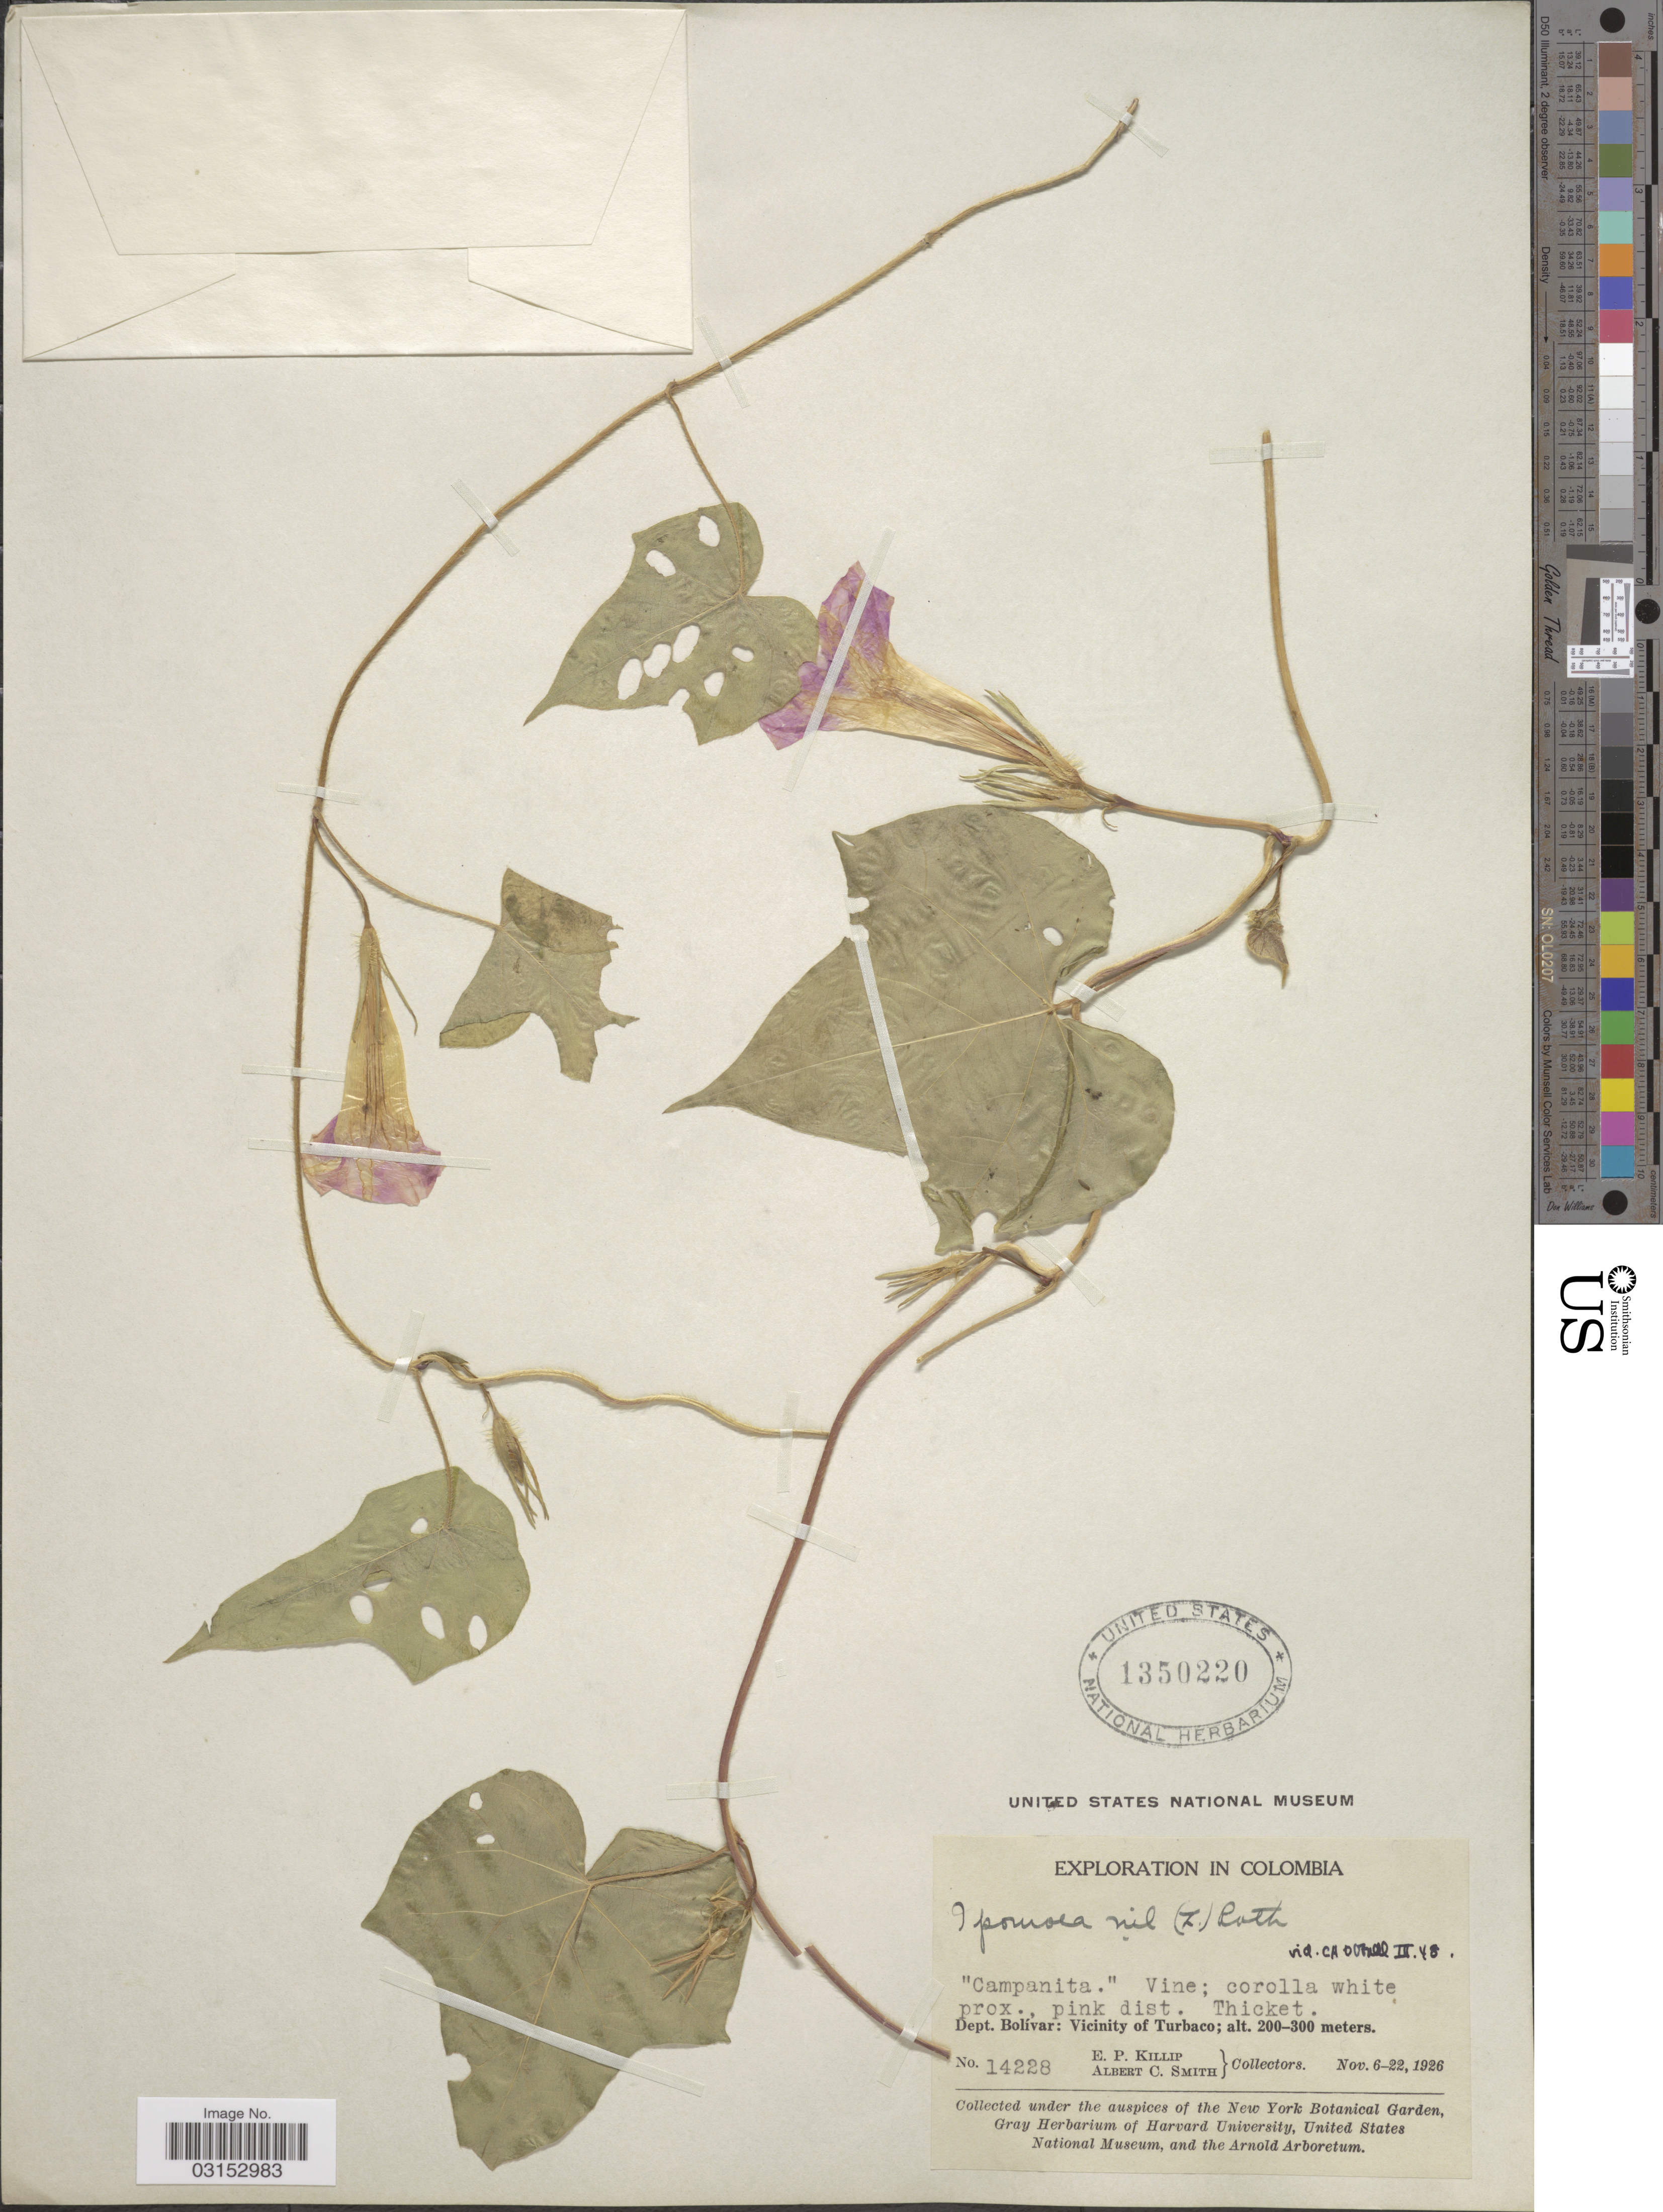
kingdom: Plantae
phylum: Tracheophyta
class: Magnoliopsida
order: Solanales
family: Convolvulaceae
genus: Ipomoea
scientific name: Ipomoea nil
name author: (L.) Roth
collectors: E. P. Killip & A. C. Smith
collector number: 14228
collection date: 1926-11-06/1926-11-22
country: Colombia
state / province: Bolívar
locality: Dept. Bolívar: Vicinity of Turbaco.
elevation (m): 200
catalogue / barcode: US 1350220